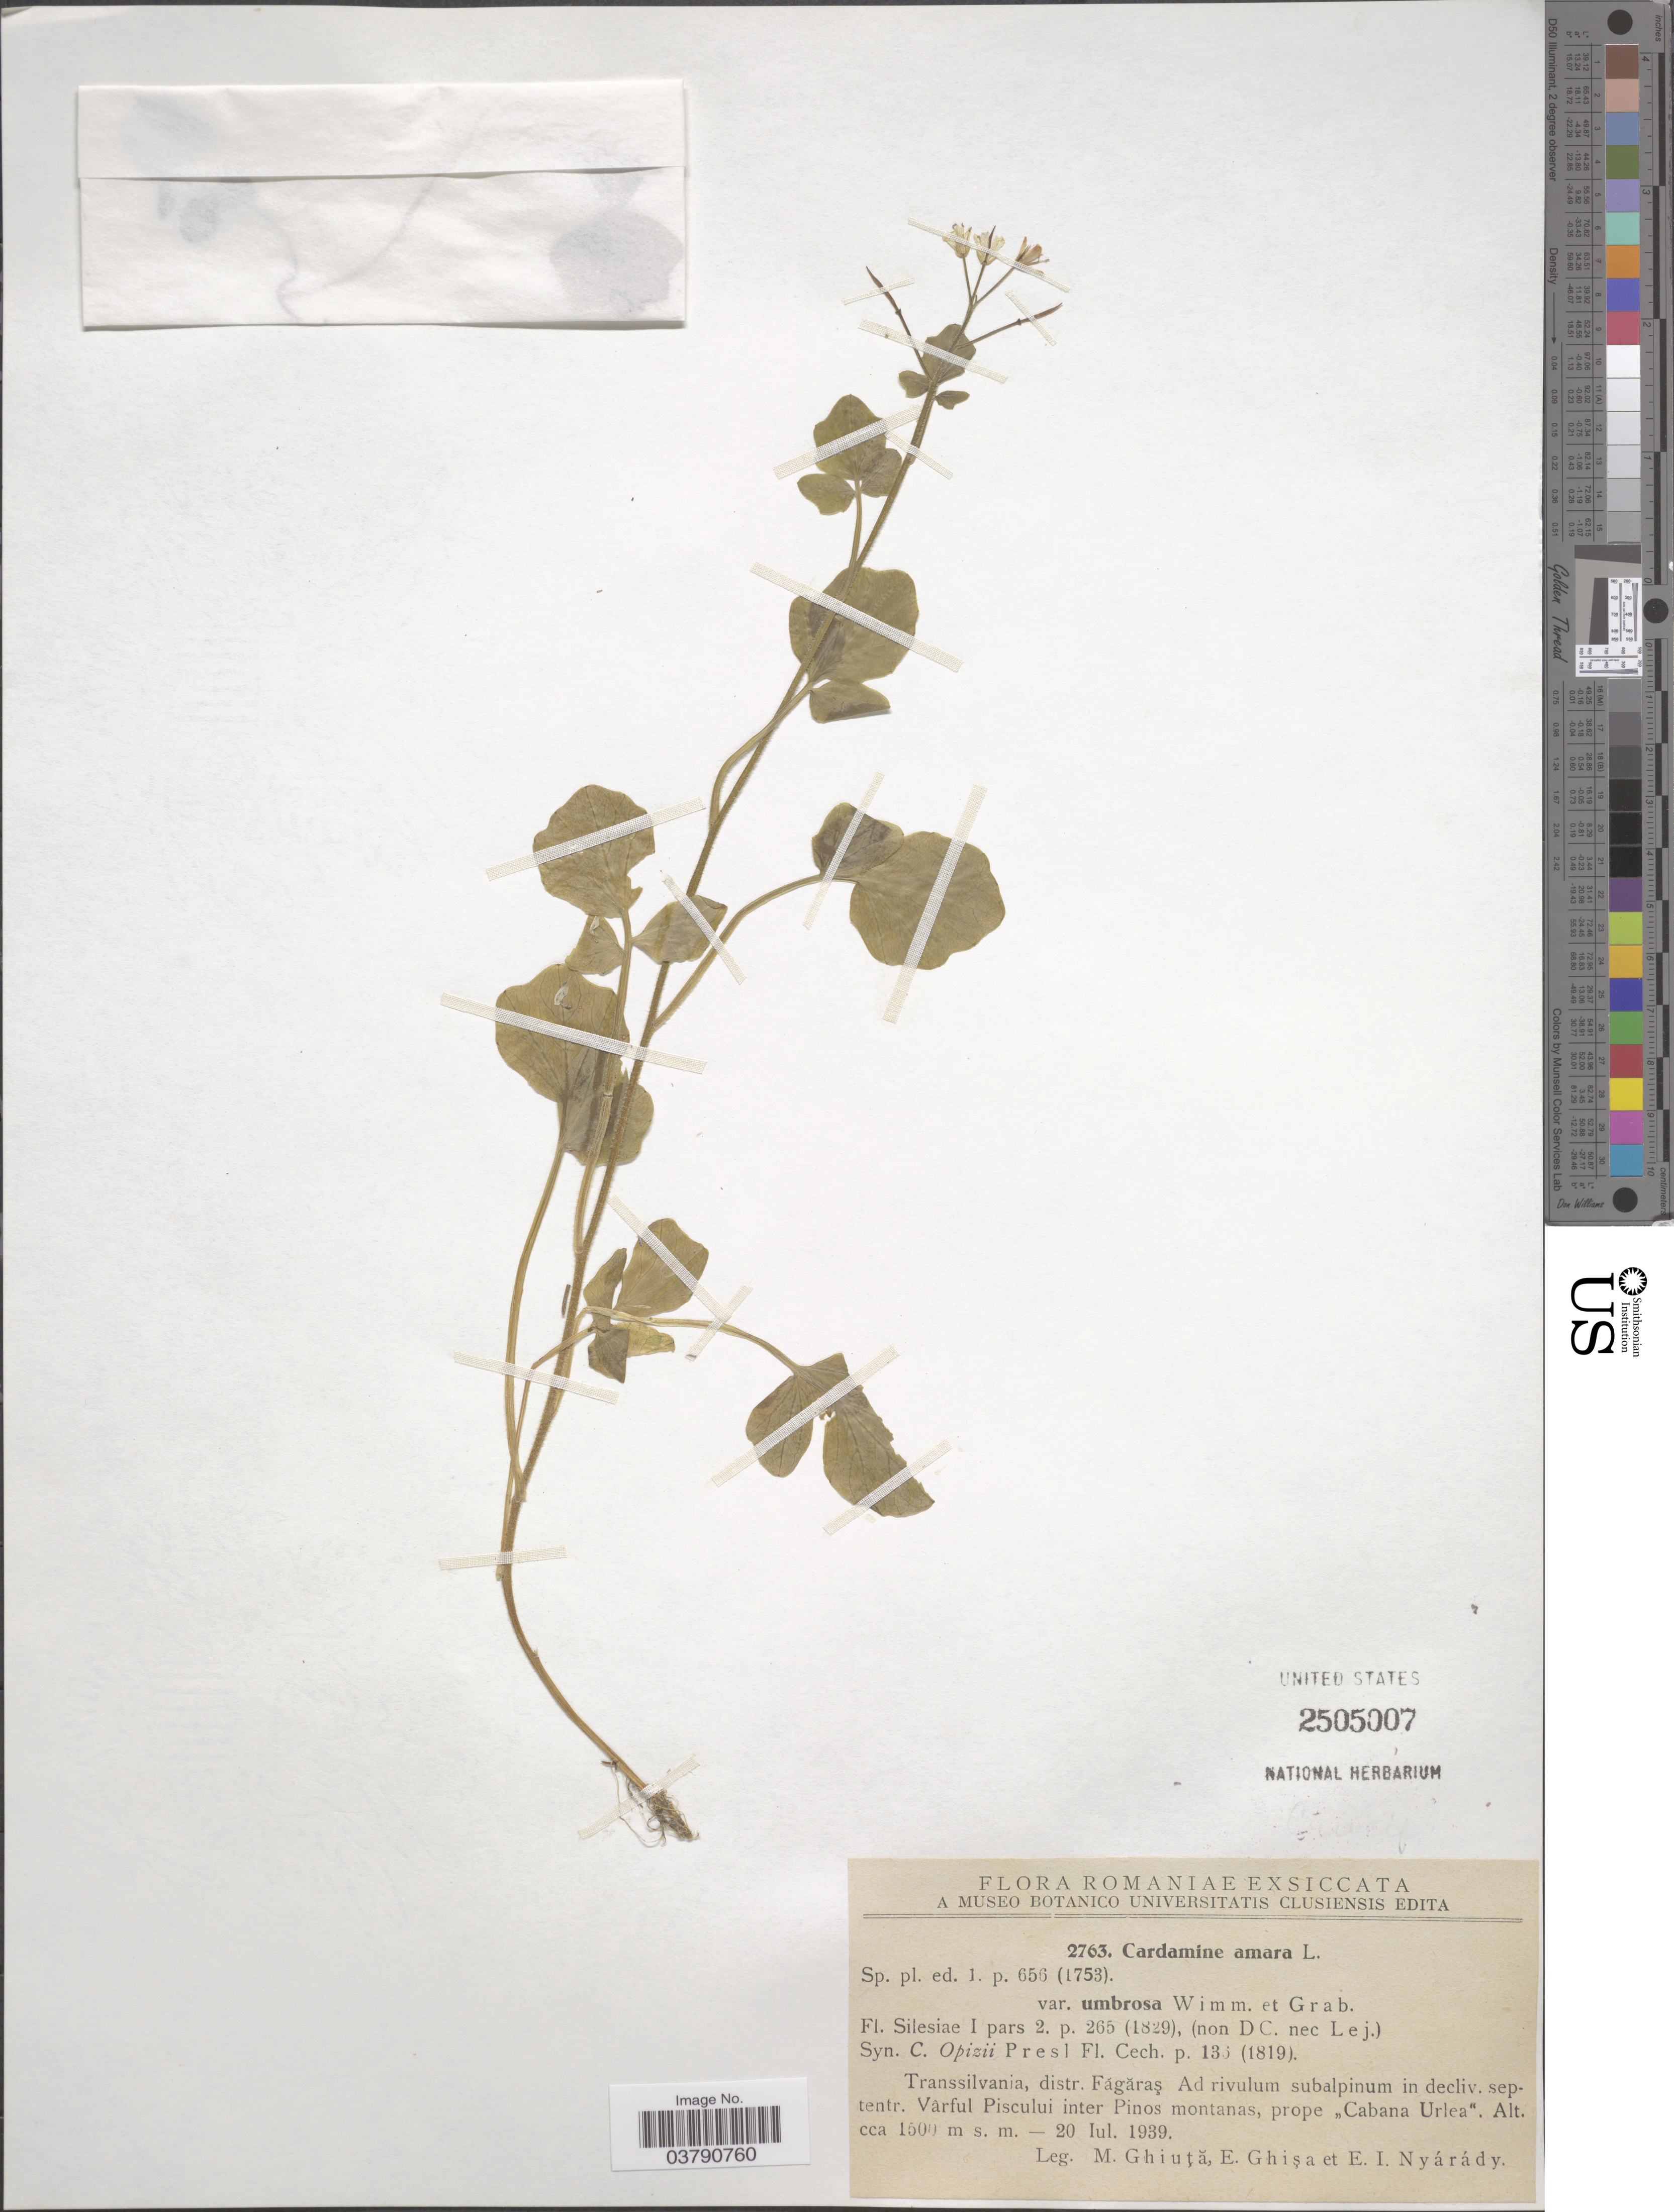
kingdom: Plantae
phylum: Tracheophyta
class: Magnoliopsida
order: Brassicales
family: Brassicaceae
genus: Cardamine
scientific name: Cardamine amara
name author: L.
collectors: M. Ghiuţă, E. Ghisa & E. Nyárády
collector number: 2763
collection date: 1939-07-20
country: Romania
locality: Transsilvania, distr. Făgăraş. Ad rivulum subalpinum in decliv. septentr. Vârful Piscului inter Pinos montanas, prope „Cabana Urlea“.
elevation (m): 1500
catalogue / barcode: US 2505007